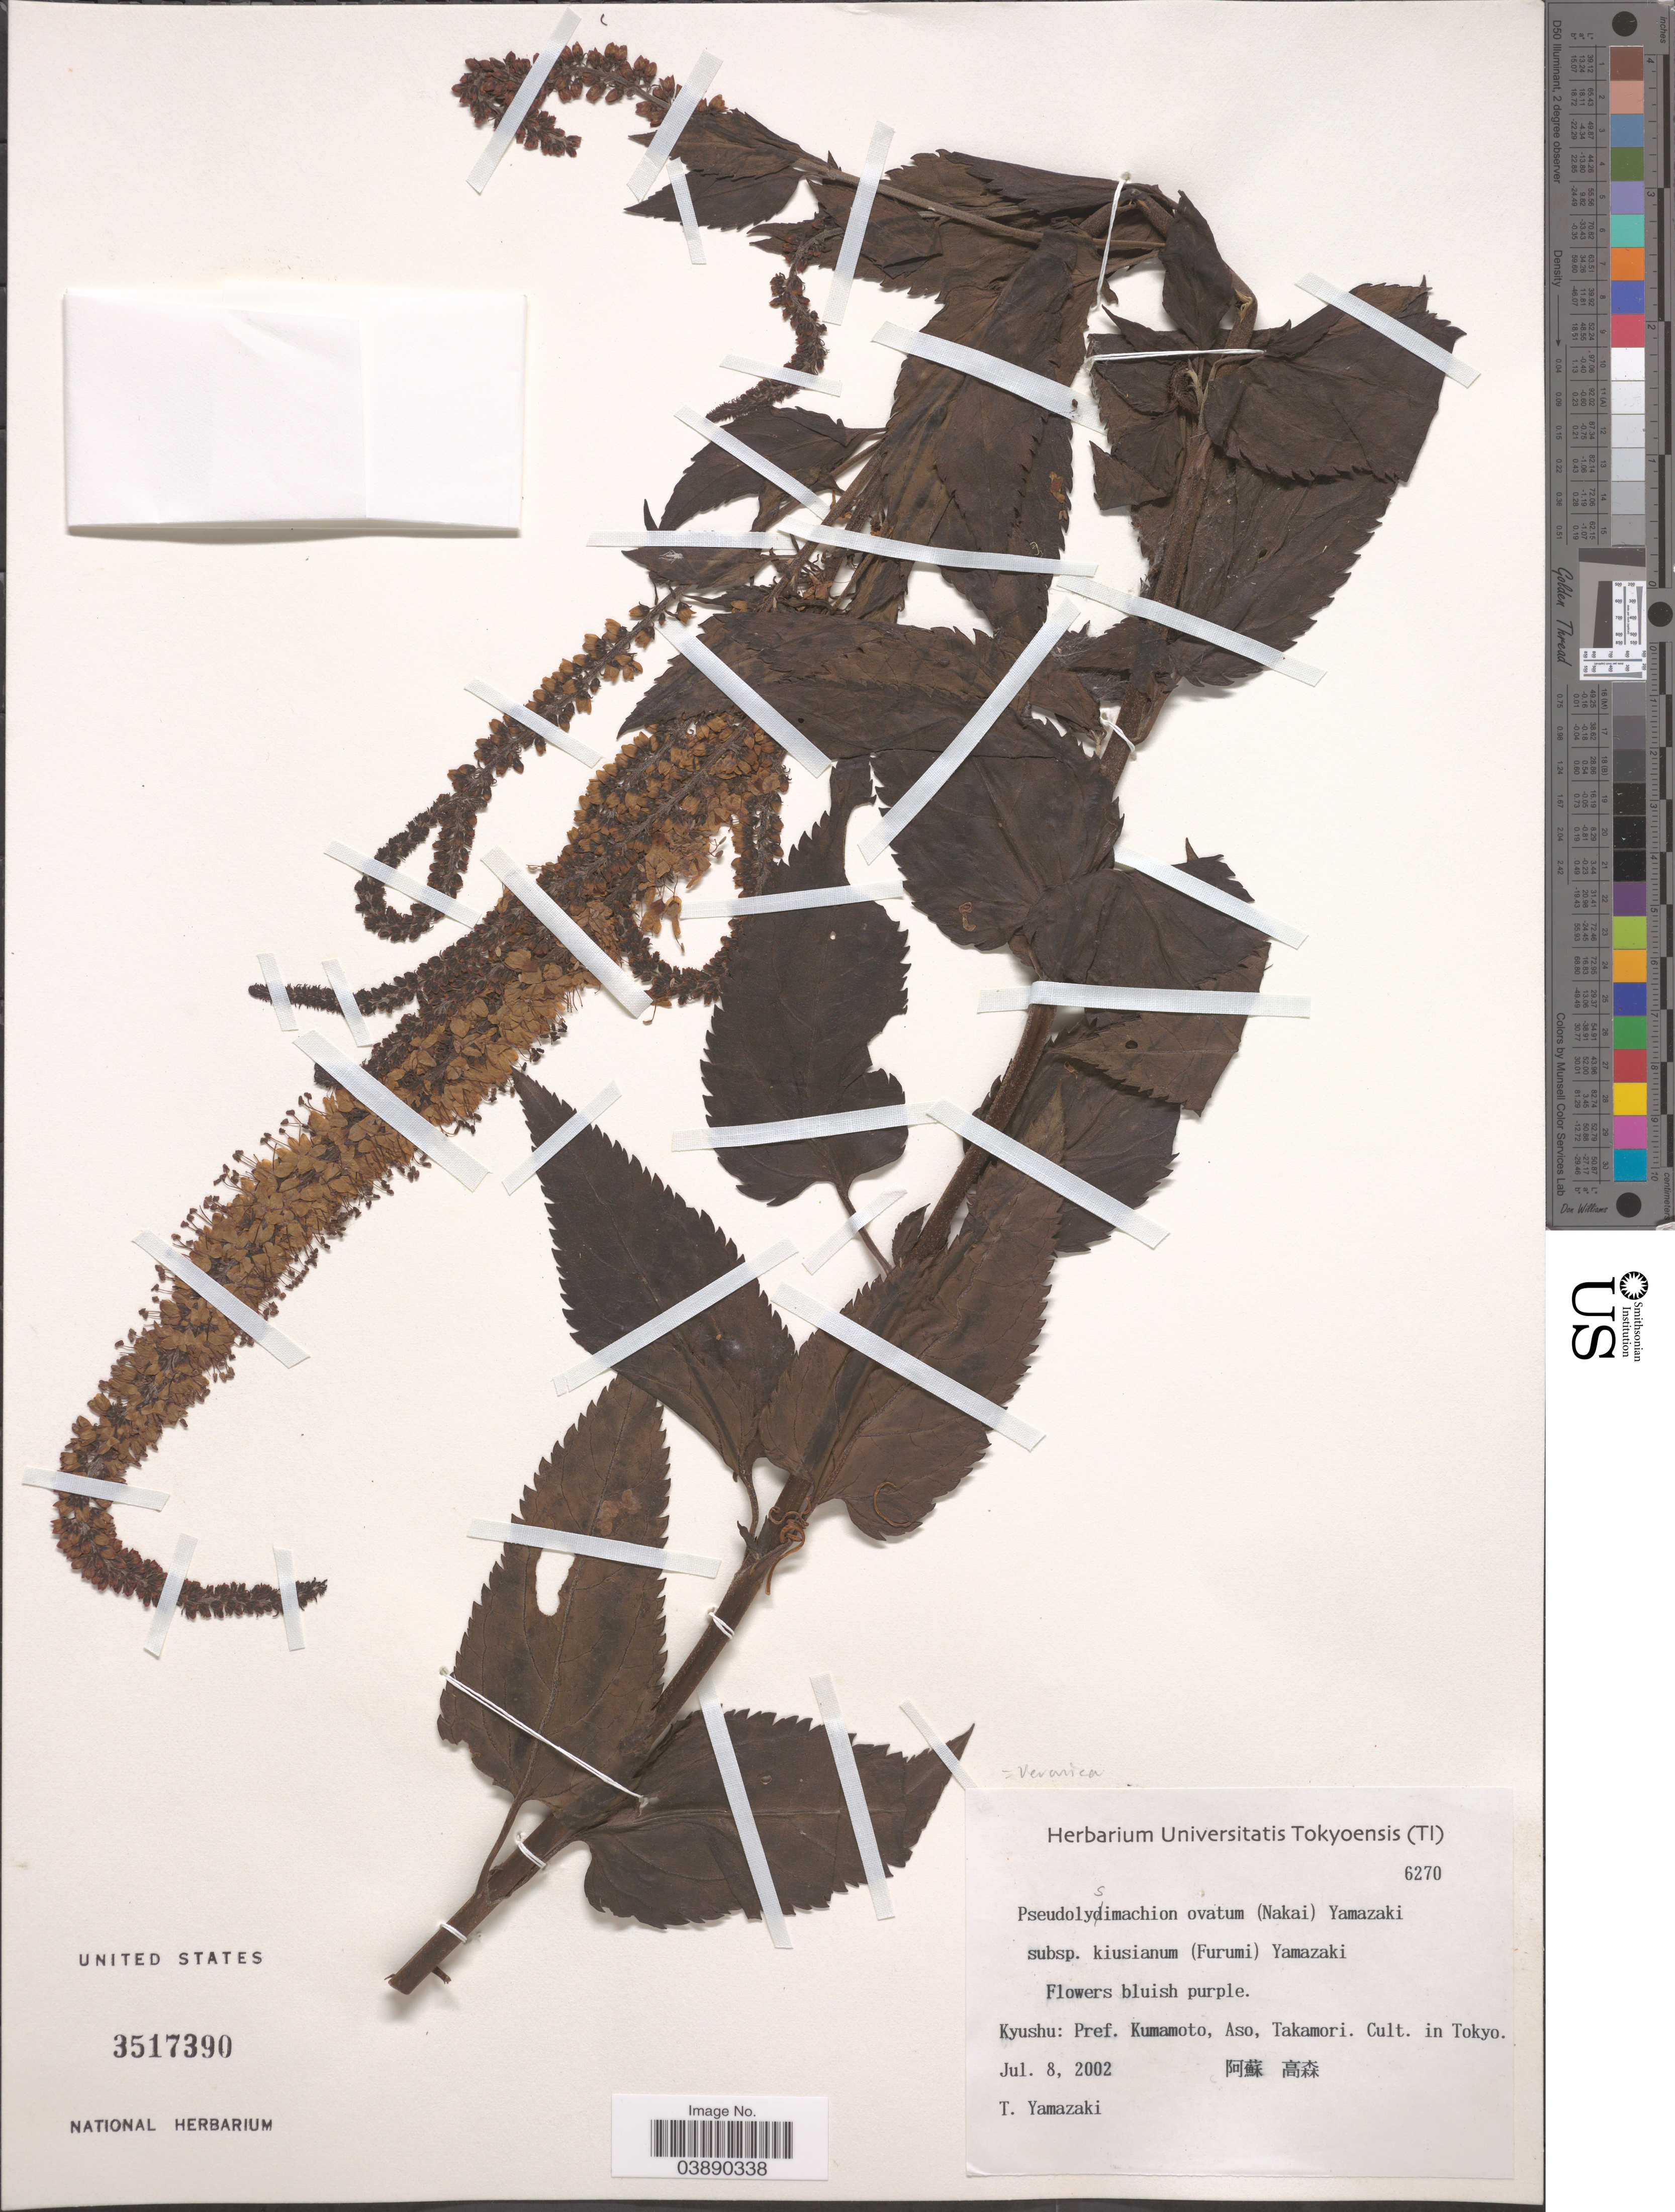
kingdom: Plantae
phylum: Tracheophyta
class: Magnoliopsida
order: Lamiales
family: Plantaginaceae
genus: Veronica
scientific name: Veronica ovata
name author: Nakai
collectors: T. Yamazaki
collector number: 6270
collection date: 2002-07-08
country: Japan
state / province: Tokyo, Federal City of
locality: Kyushu: Pref. Kumamoto, Aso, Takamori. [unsure placement] Tokyo.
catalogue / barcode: US 3517390